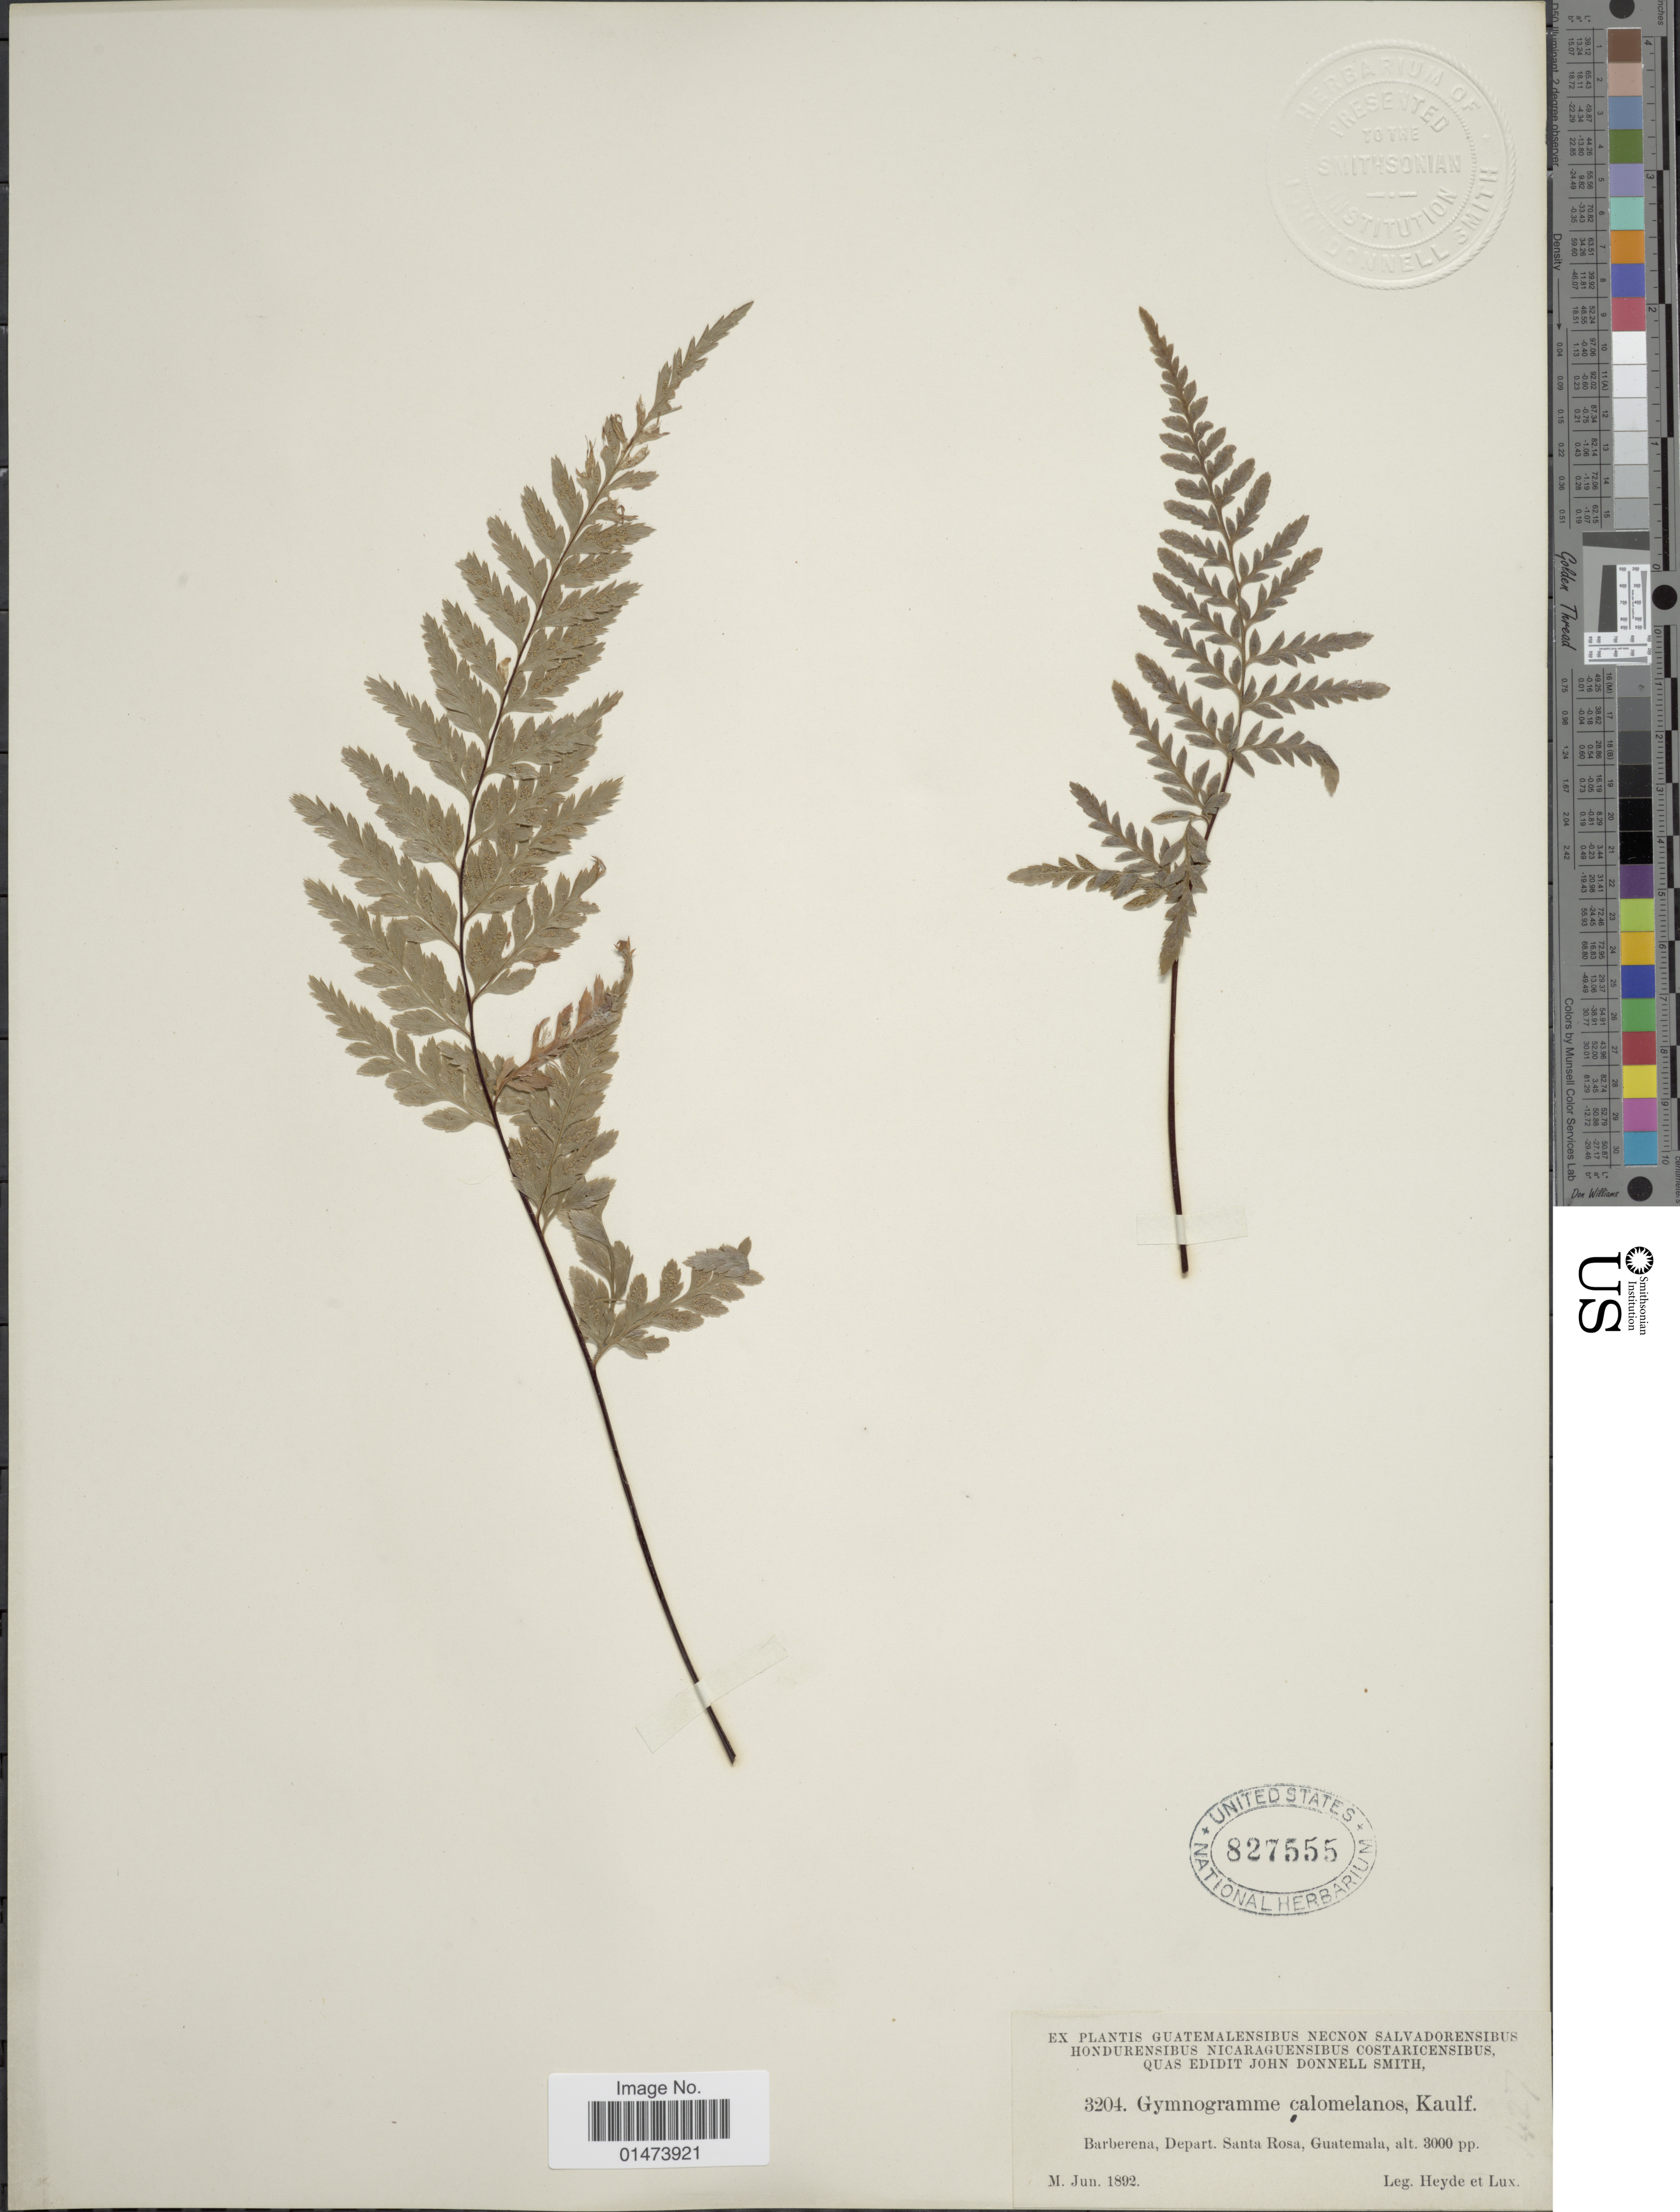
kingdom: Plantae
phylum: Tracheophyta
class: Polypodiopsida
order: Polypodiales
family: Pteridaceae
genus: Pityrogramma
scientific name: Pityrogramma calomelanos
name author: (L.) Link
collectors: E. Lux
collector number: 3204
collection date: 1802-06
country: Guatemala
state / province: Santa Rosa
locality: Barberena, Depart. Santa Rosa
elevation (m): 914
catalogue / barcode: US 827555